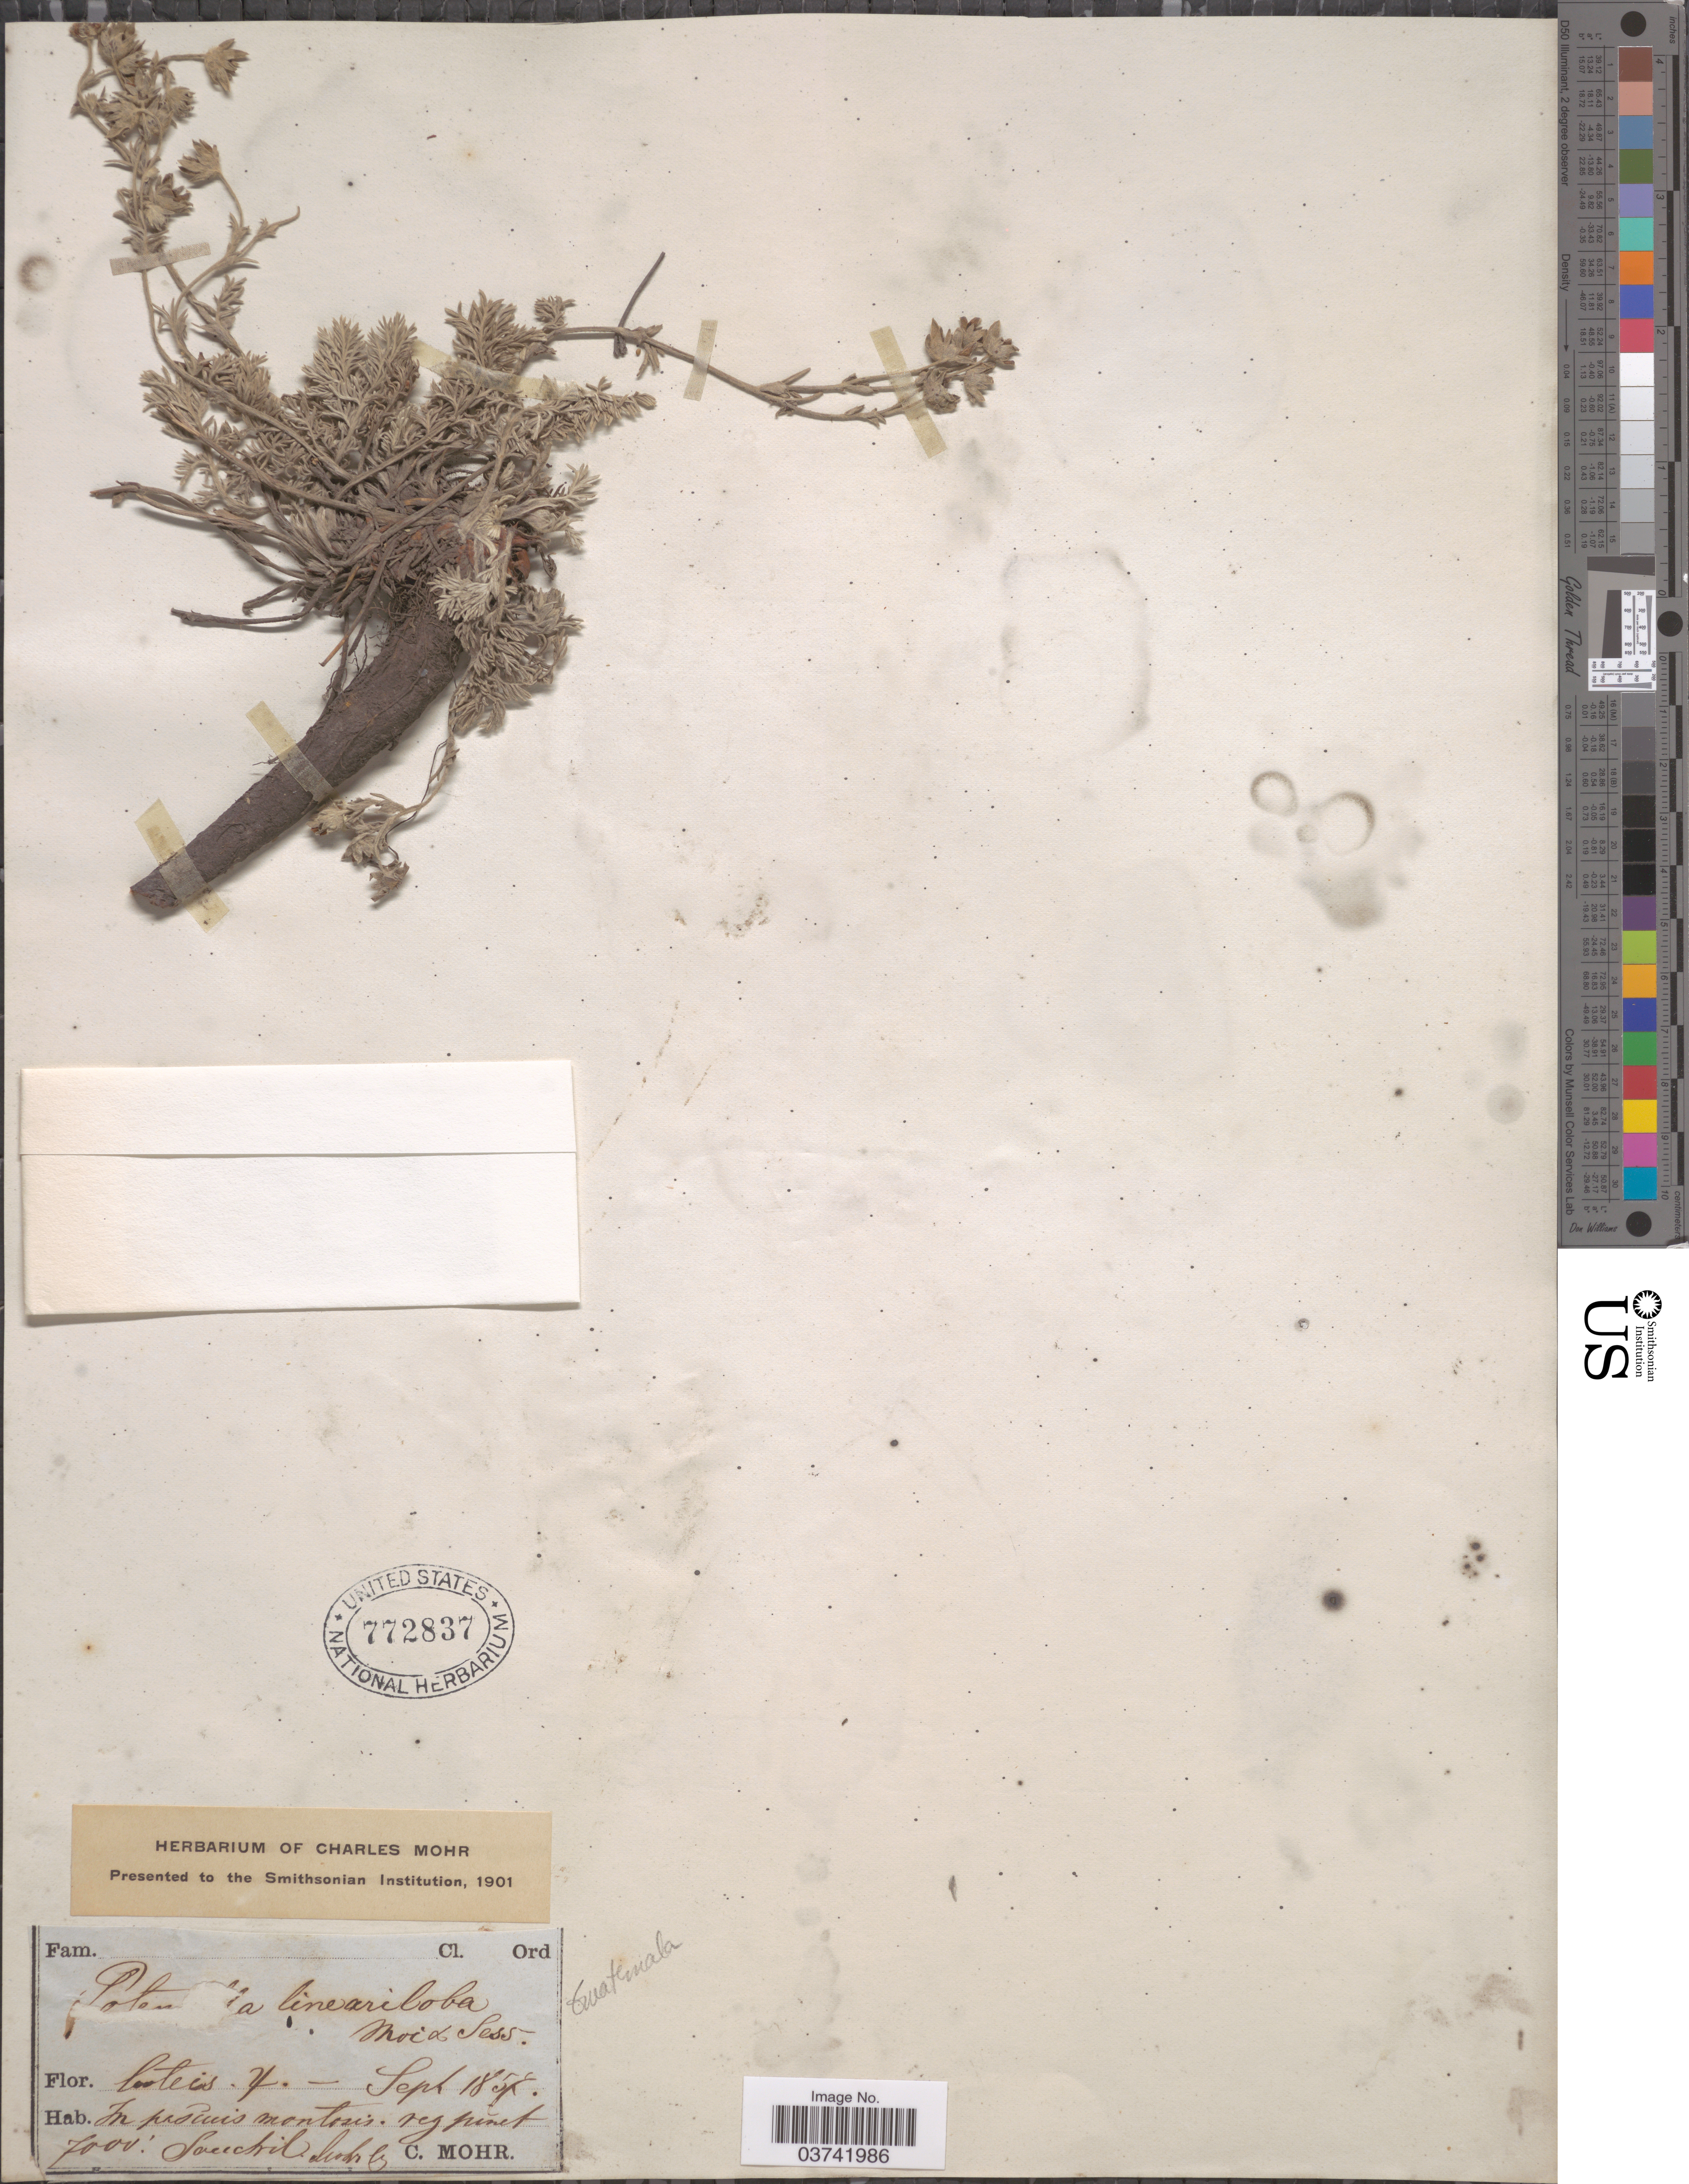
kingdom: Plantae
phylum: Tracheophyta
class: Magnoliopsida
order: Rosales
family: Rosaceae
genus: Potentilla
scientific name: Potentilla lineariloba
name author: Ser.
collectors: C. T. Mohr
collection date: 1857-09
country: Guatemala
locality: Sóchel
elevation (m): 2134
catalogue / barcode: US 772837